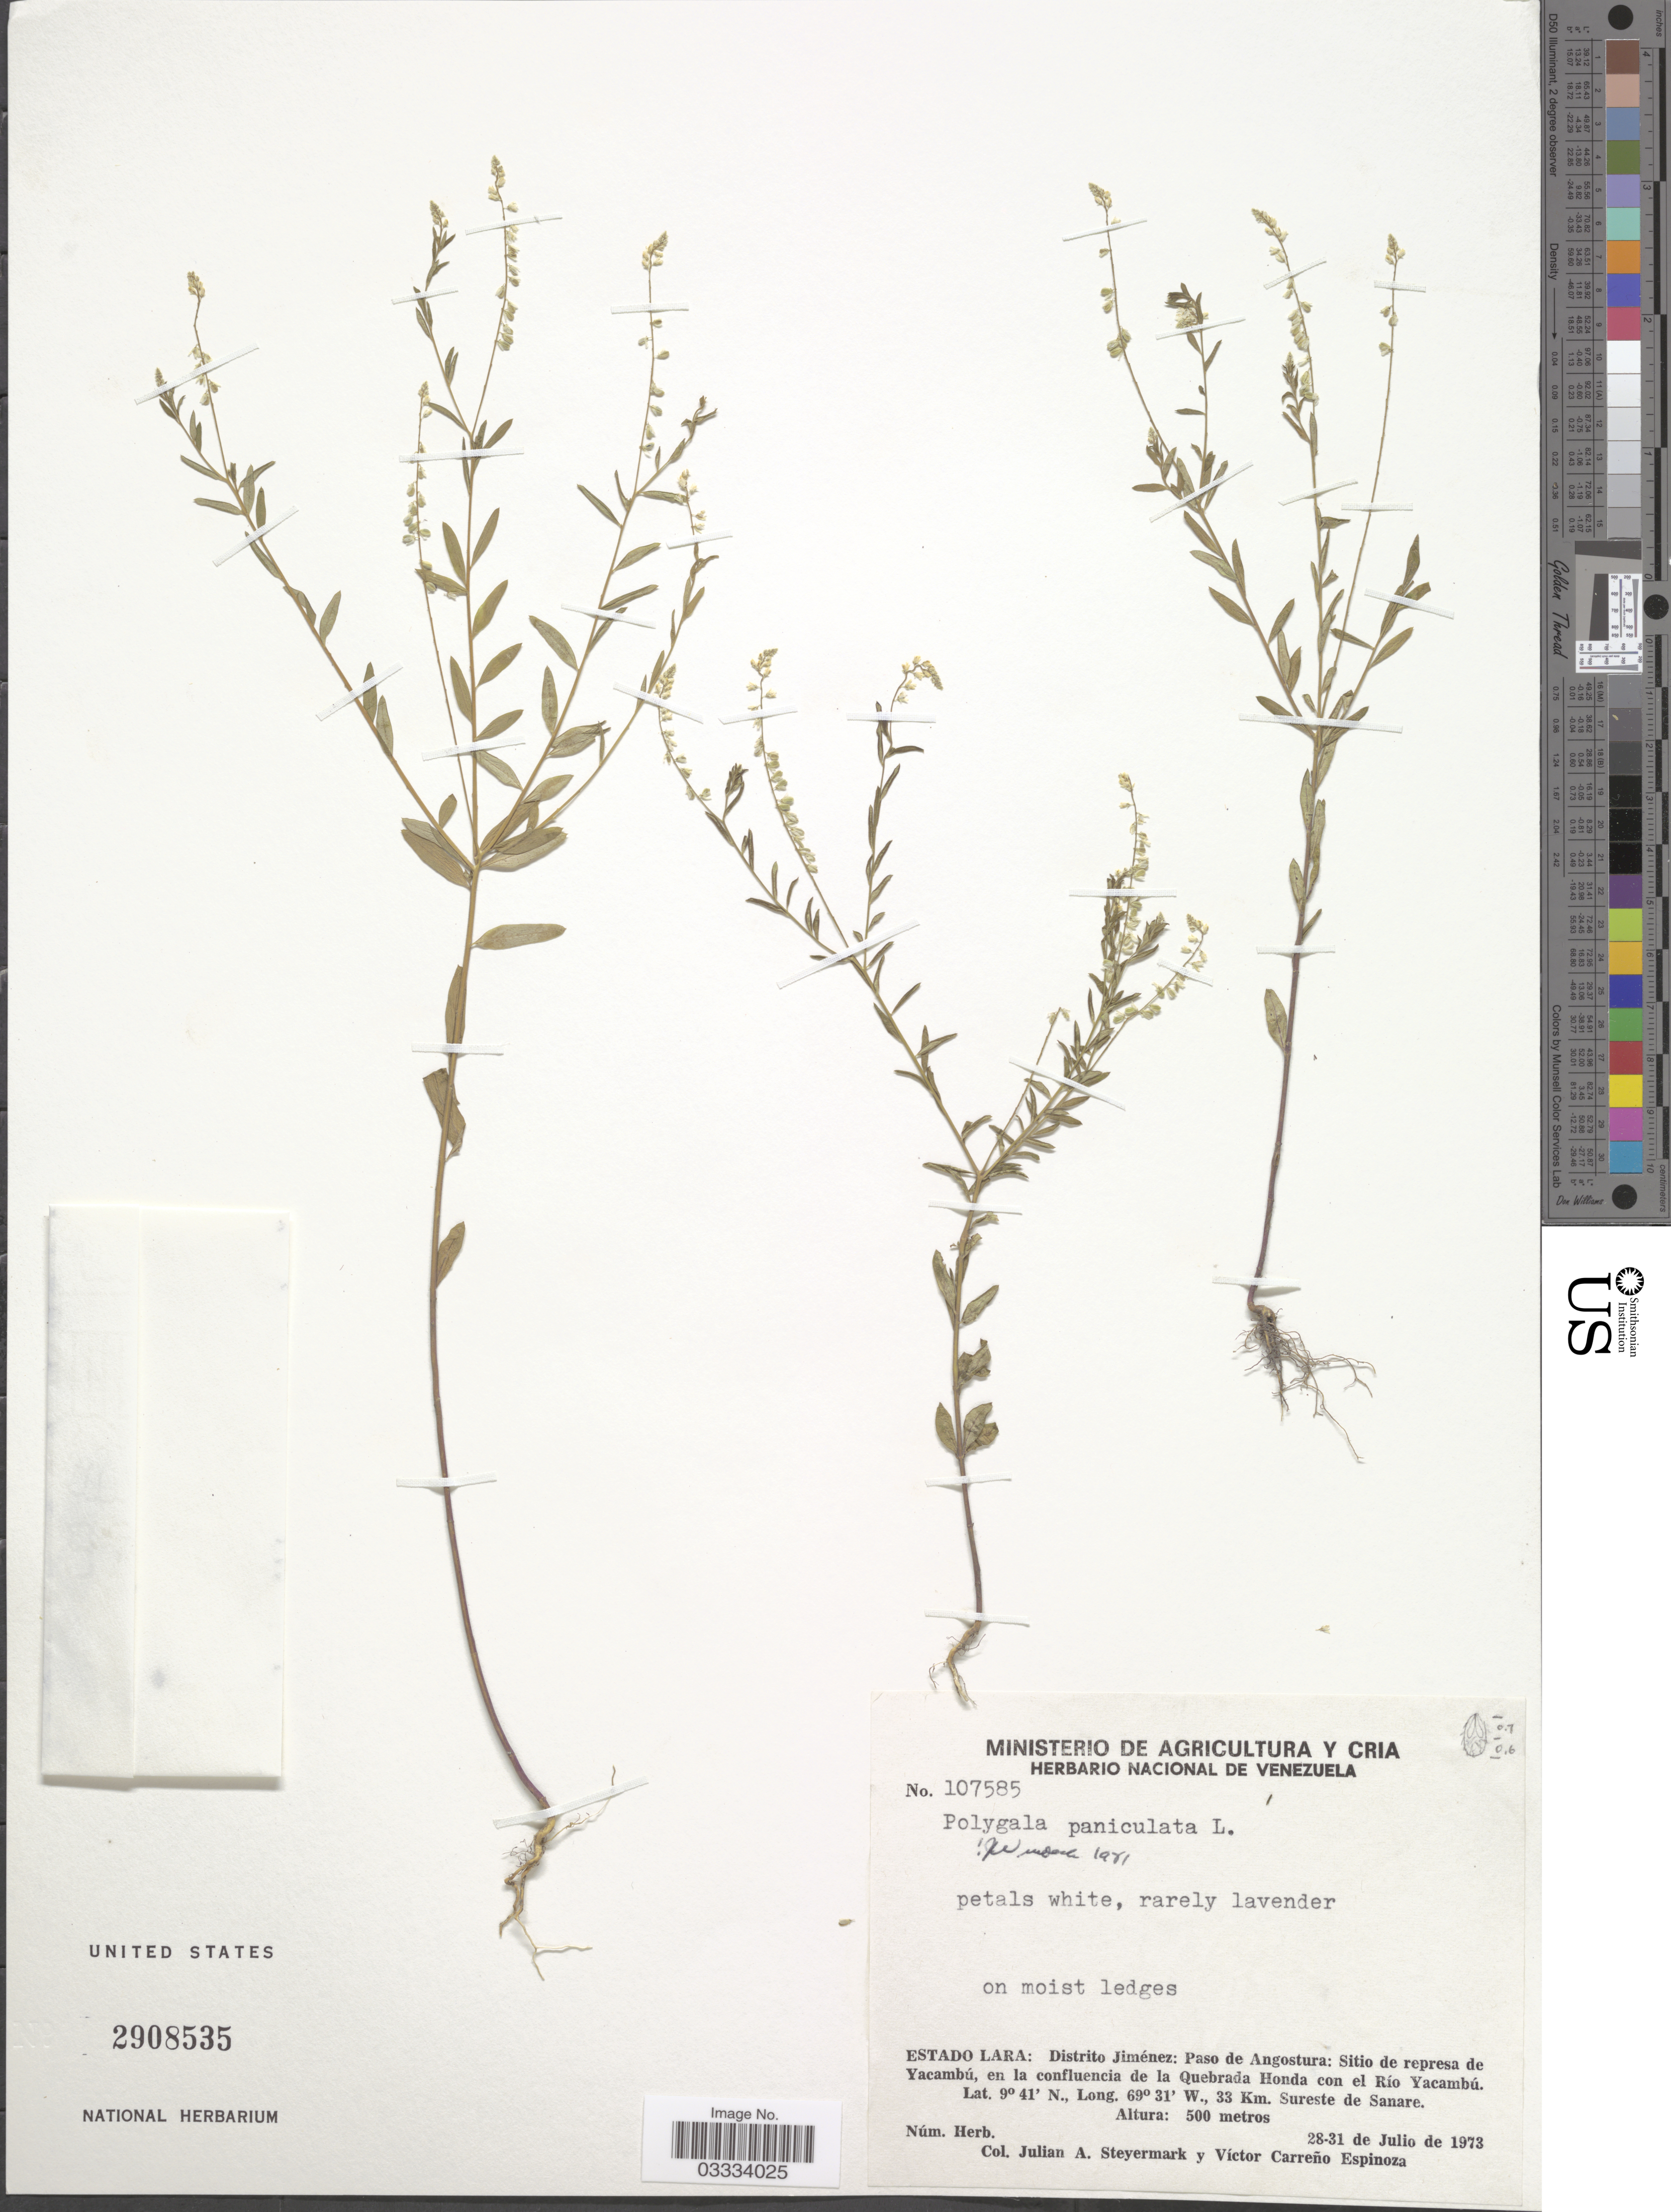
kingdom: Plantae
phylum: Tracheophyta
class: Magnoliopsida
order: Fabales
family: Polygalaceae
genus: Polygala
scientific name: Polygala paniculata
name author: L.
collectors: J. Steyermark & V. Espinoza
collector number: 107585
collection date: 1973-07-28/1973-07-31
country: Venezuela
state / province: Lara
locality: Distrito Jiménez: Paso de Angostura: Sitio de represa de Yacambú, en la confluencia de la Quebrada Honda con el Río Yacambú. 33 Km. Sureste de Sanare.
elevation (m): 500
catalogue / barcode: US 2908535